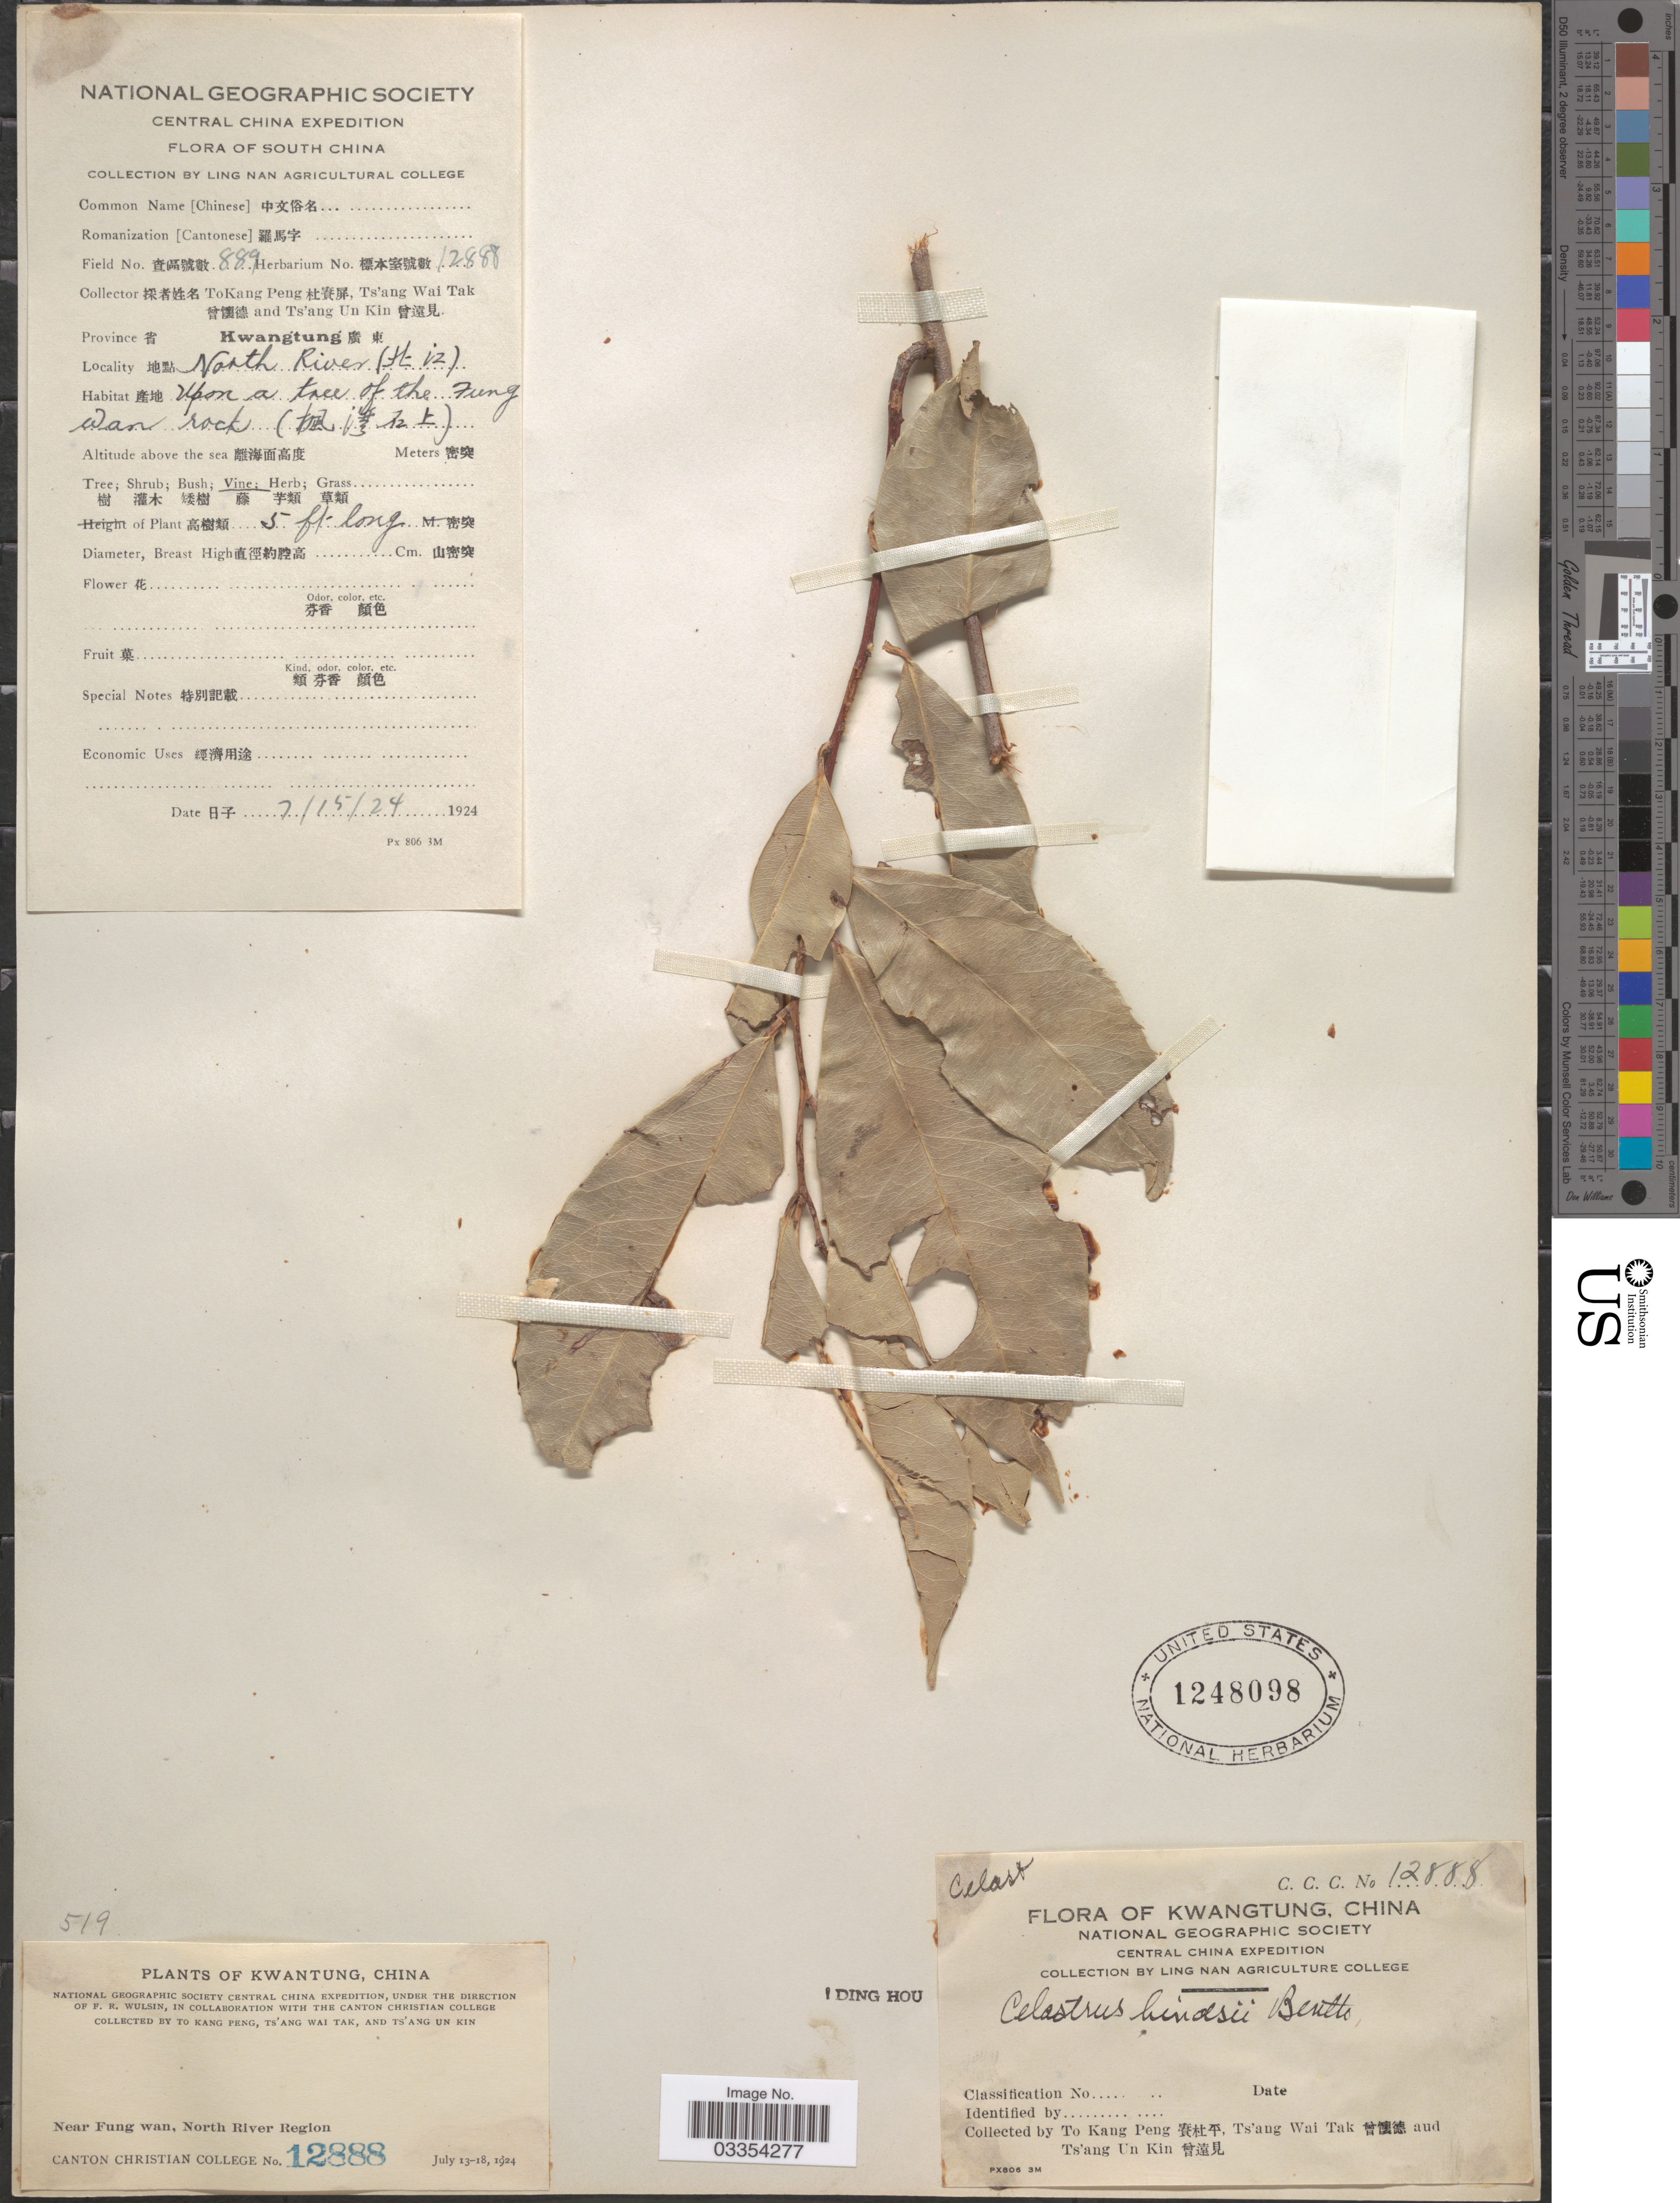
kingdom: Plantae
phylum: Tracheophyta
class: Magnoliopsida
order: Celastrales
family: Celastraceae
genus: Celastrus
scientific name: Celastrus hindsii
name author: Benth.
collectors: Kang Peng To, W. T. Tsang & Ts' Ang Un Kin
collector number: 889/12888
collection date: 1924-07-15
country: China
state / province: Guangdong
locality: South China. Kwangtung. Near Fung wan, North River Region. North River (X). Upon a tree of the Fung Wan rock (X).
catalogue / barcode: US 1248098